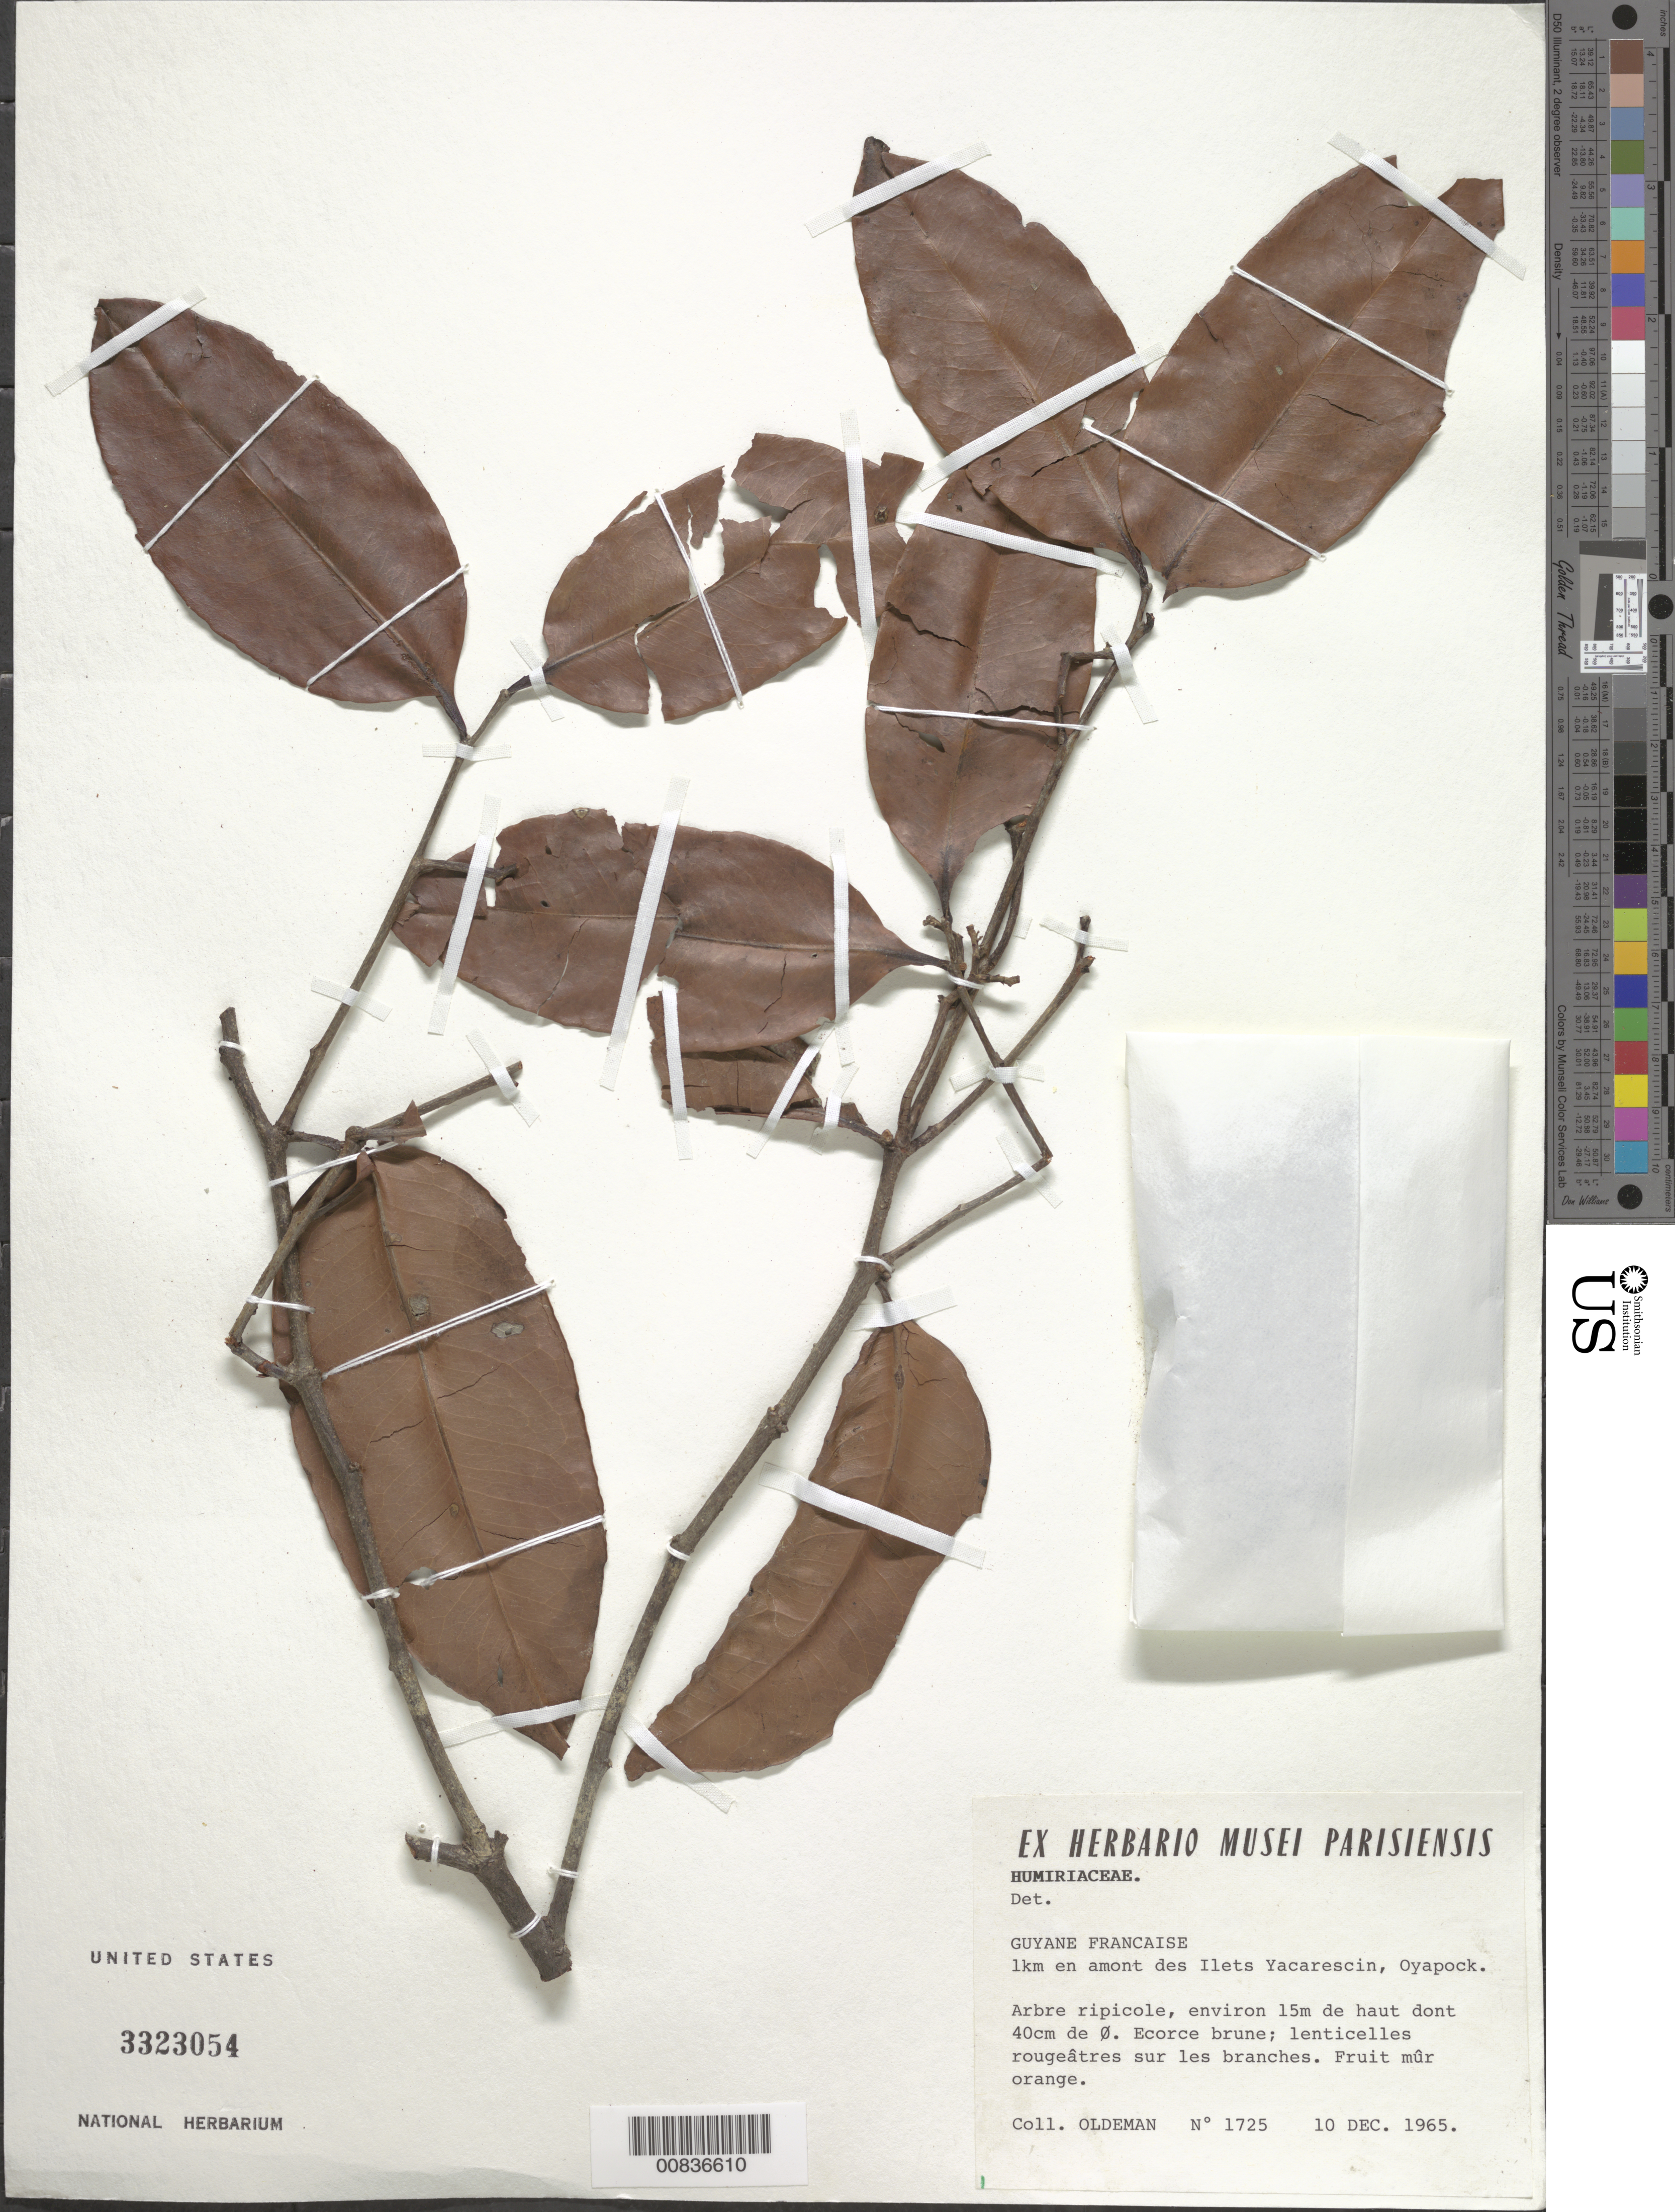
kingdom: Plantae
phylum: Tracheophyta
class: Magnoliopsida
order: Malpighiales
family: Humiriaceae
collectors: R. Oldeman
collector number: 1725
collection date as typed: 10-Dec-65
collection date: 1965-12-10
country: French Guiana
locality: Rivière Oyapock, 1 km from Ilets Yacarescin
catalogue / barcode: US 3323054